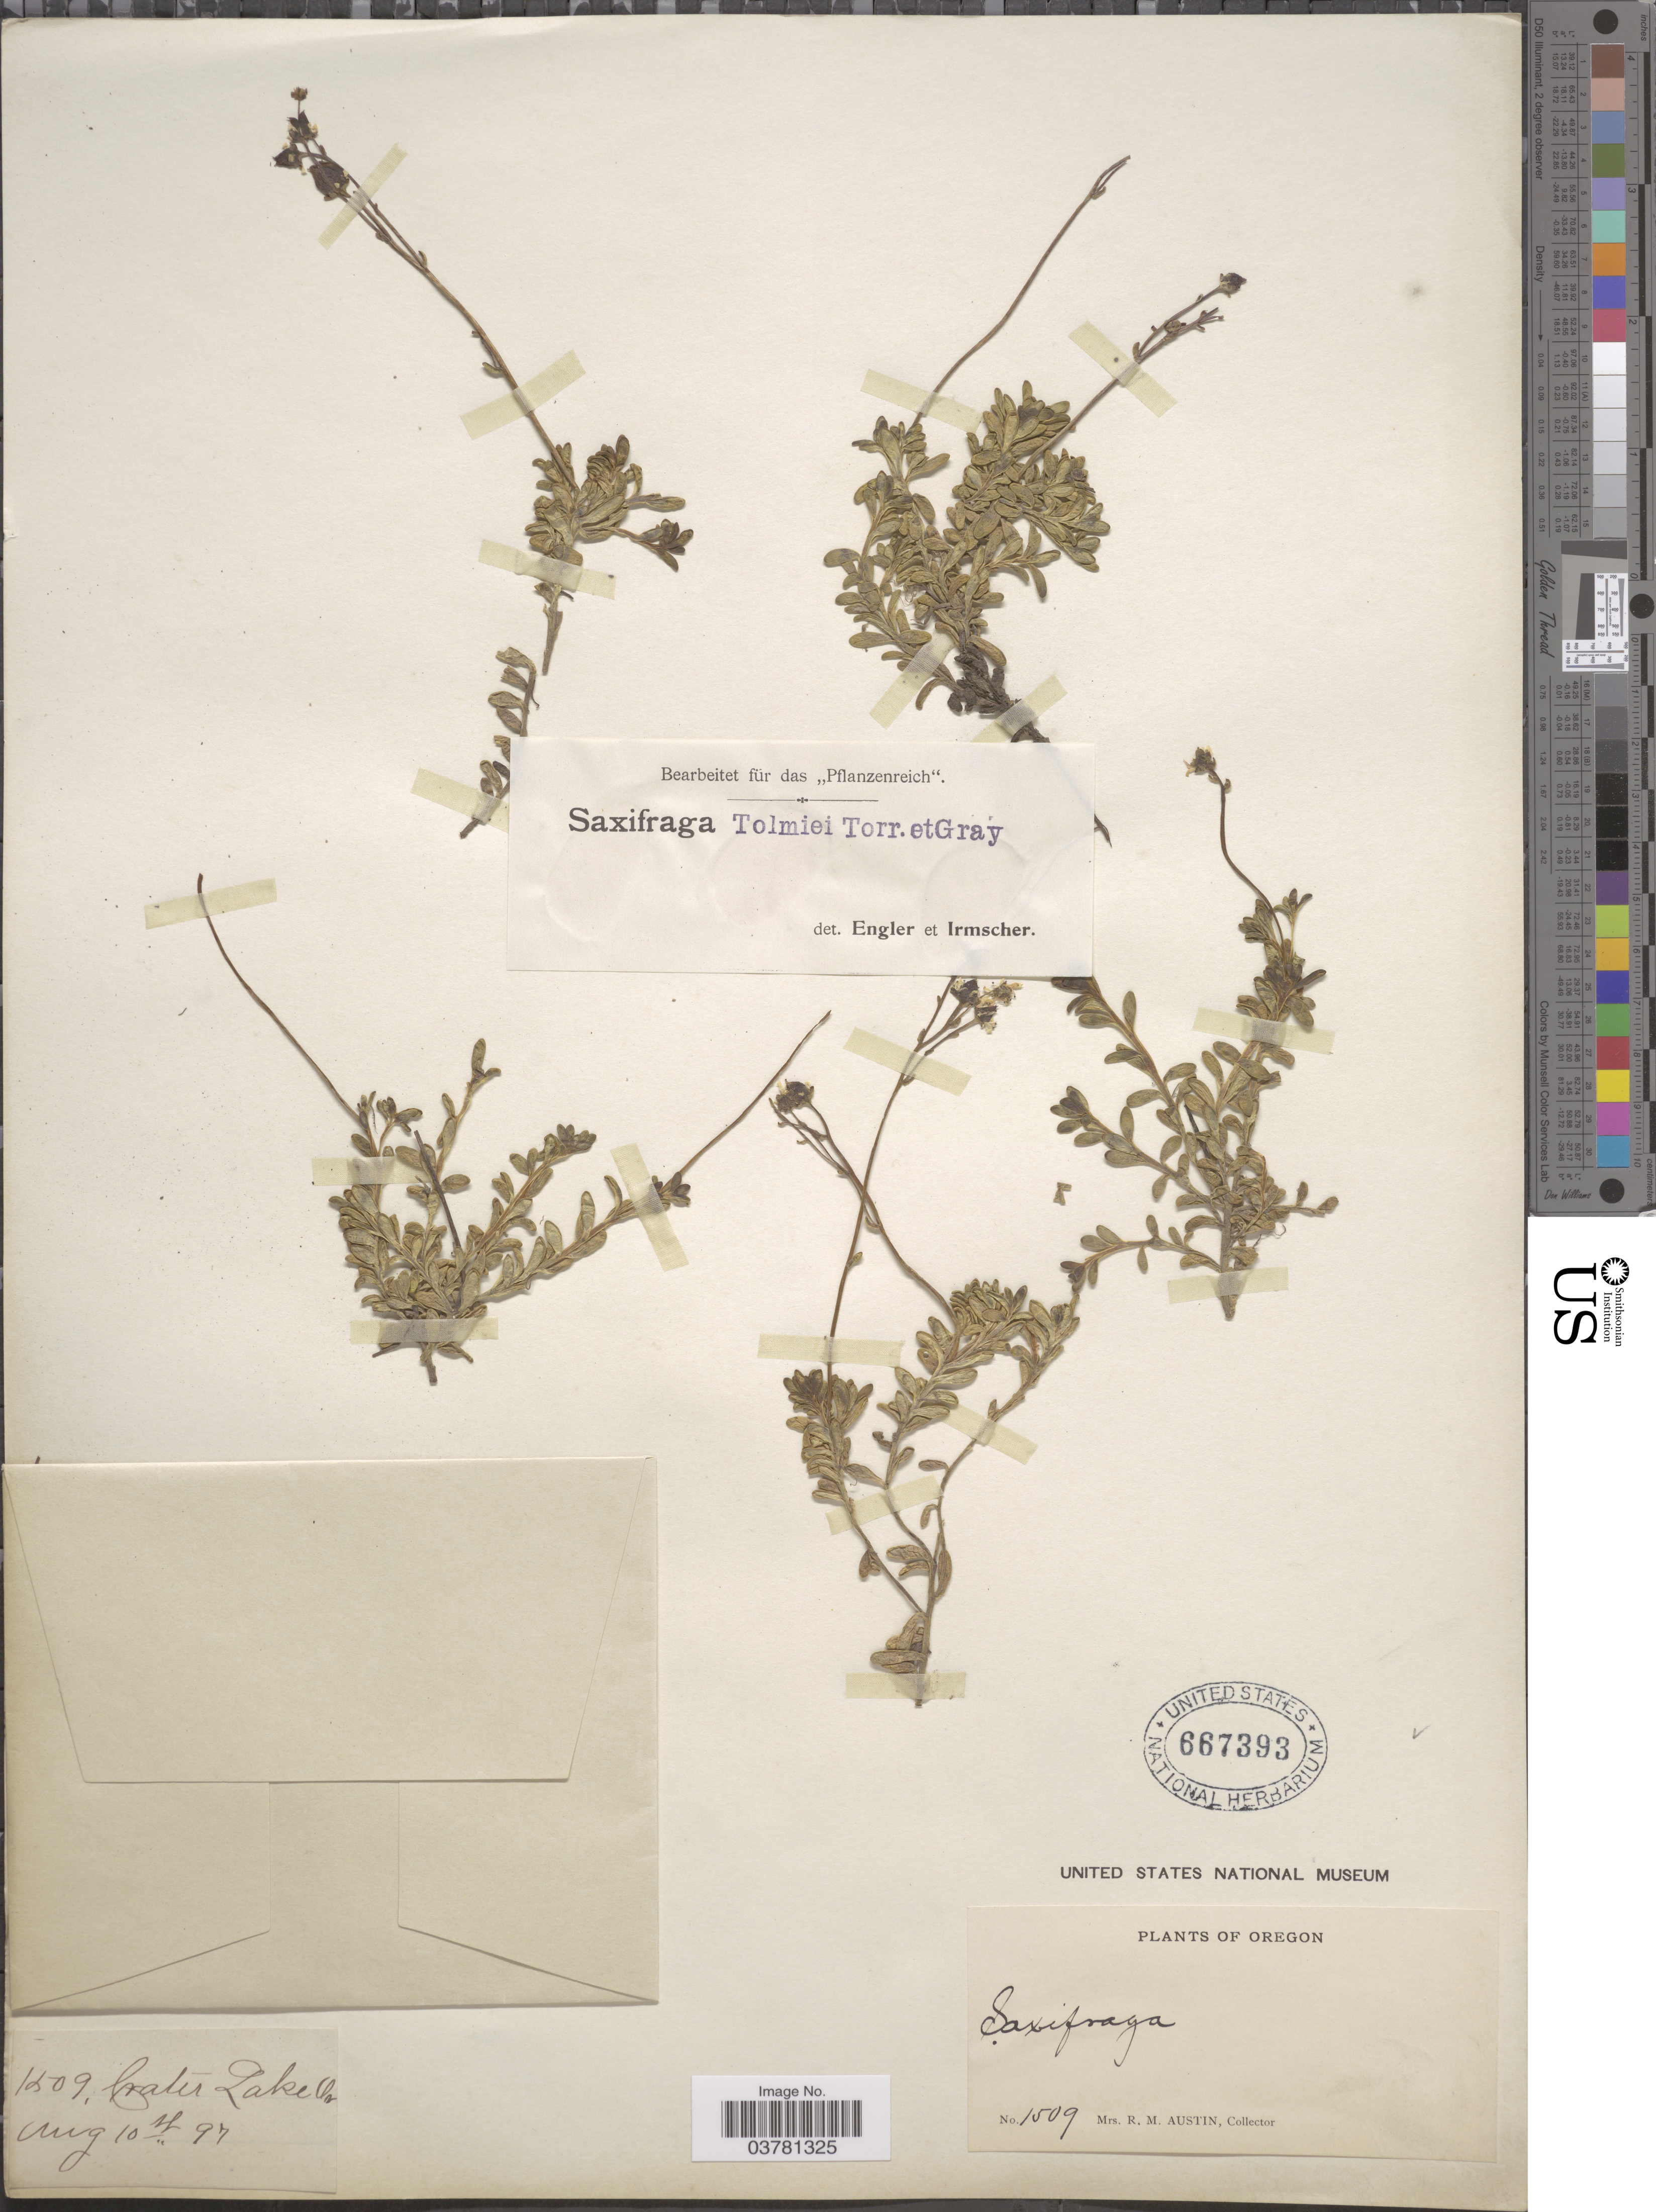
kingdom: Plantae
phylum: Tracheophyta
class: Magnoliopsida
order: Saxifragales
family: Saxifragaceae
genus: Micranthes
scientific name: Micranthes tolmiei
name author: (Torr. & A. Gray) Brouillet & Gornall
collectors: R. Austin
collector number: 1509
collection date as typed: Transcribed d/m/y: 10/8/97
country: United States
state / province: Oregon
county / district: Klamath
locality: Crater Lake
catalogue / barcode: US 667393